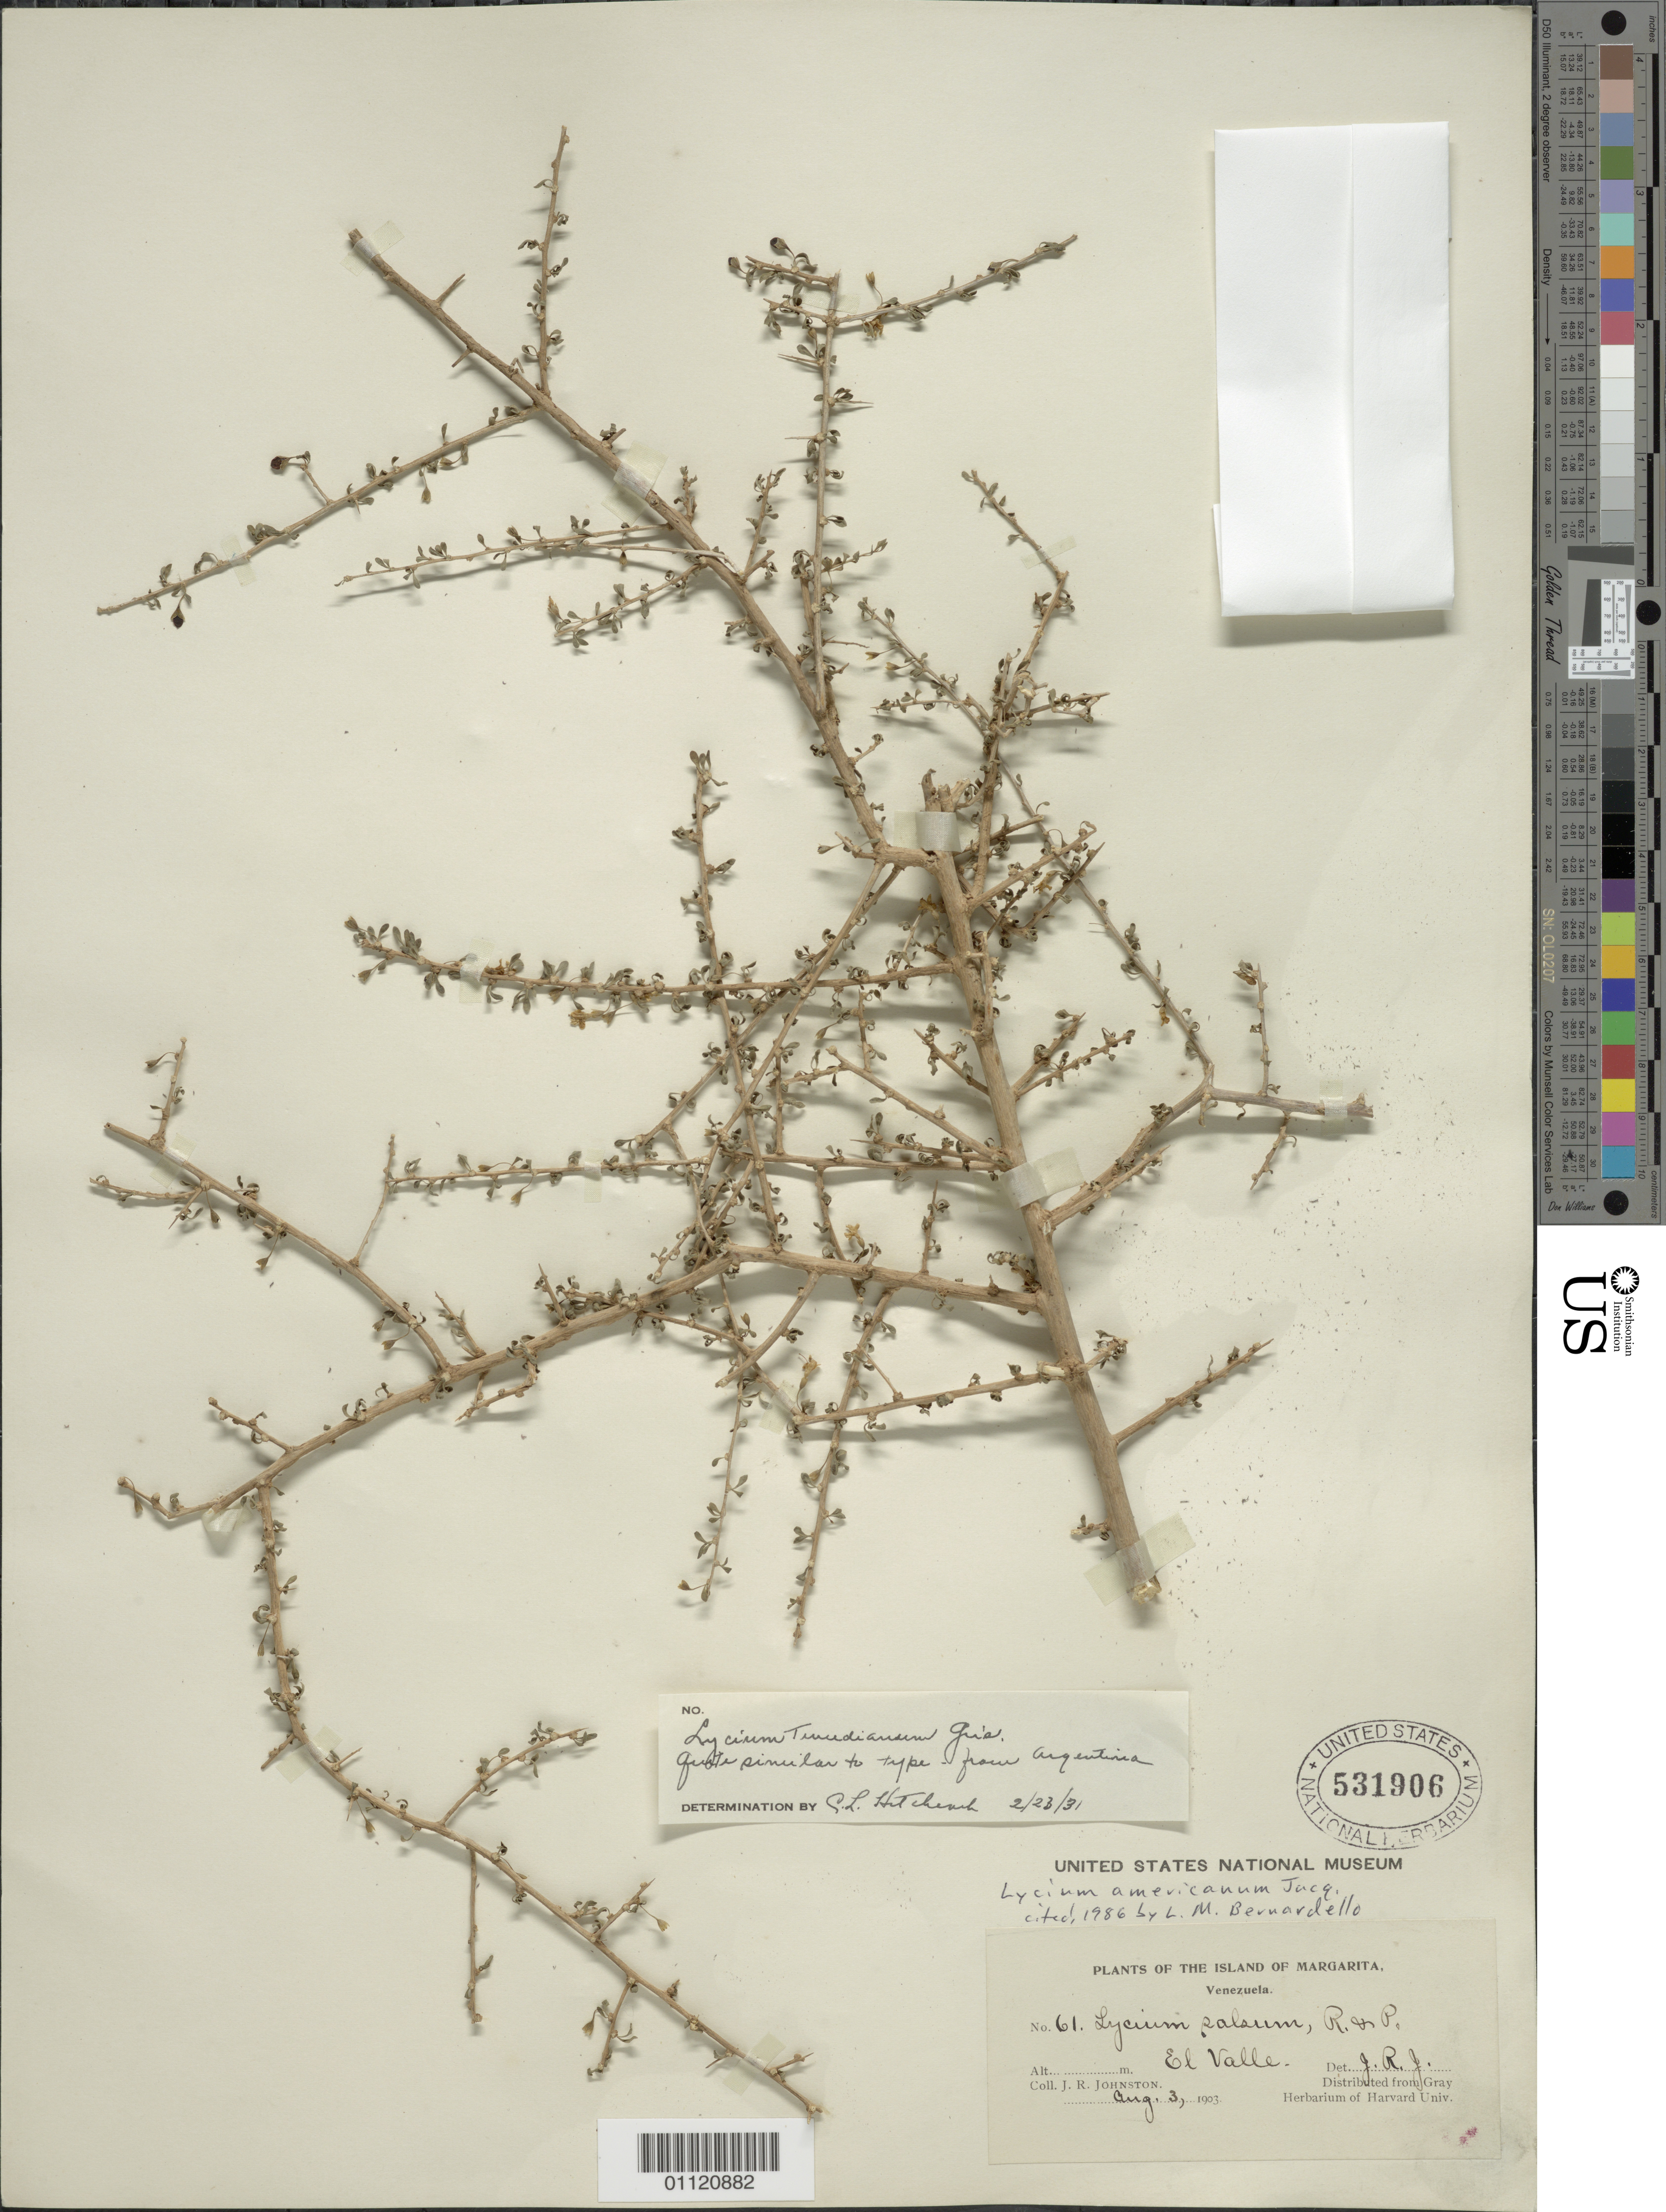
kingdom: Plantae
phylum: Tracheophyta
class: Magnoliopsida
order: Solanales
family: Solanaceae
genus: Lycium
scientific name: Lycium americanum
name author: Jacq.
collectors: J. Johnston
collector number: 61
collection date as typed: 03 Aug 1903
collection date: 1903-08-03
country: Venezuela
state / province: Nueva Esparta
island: Margarita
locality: El Valle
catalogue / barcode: US 531906